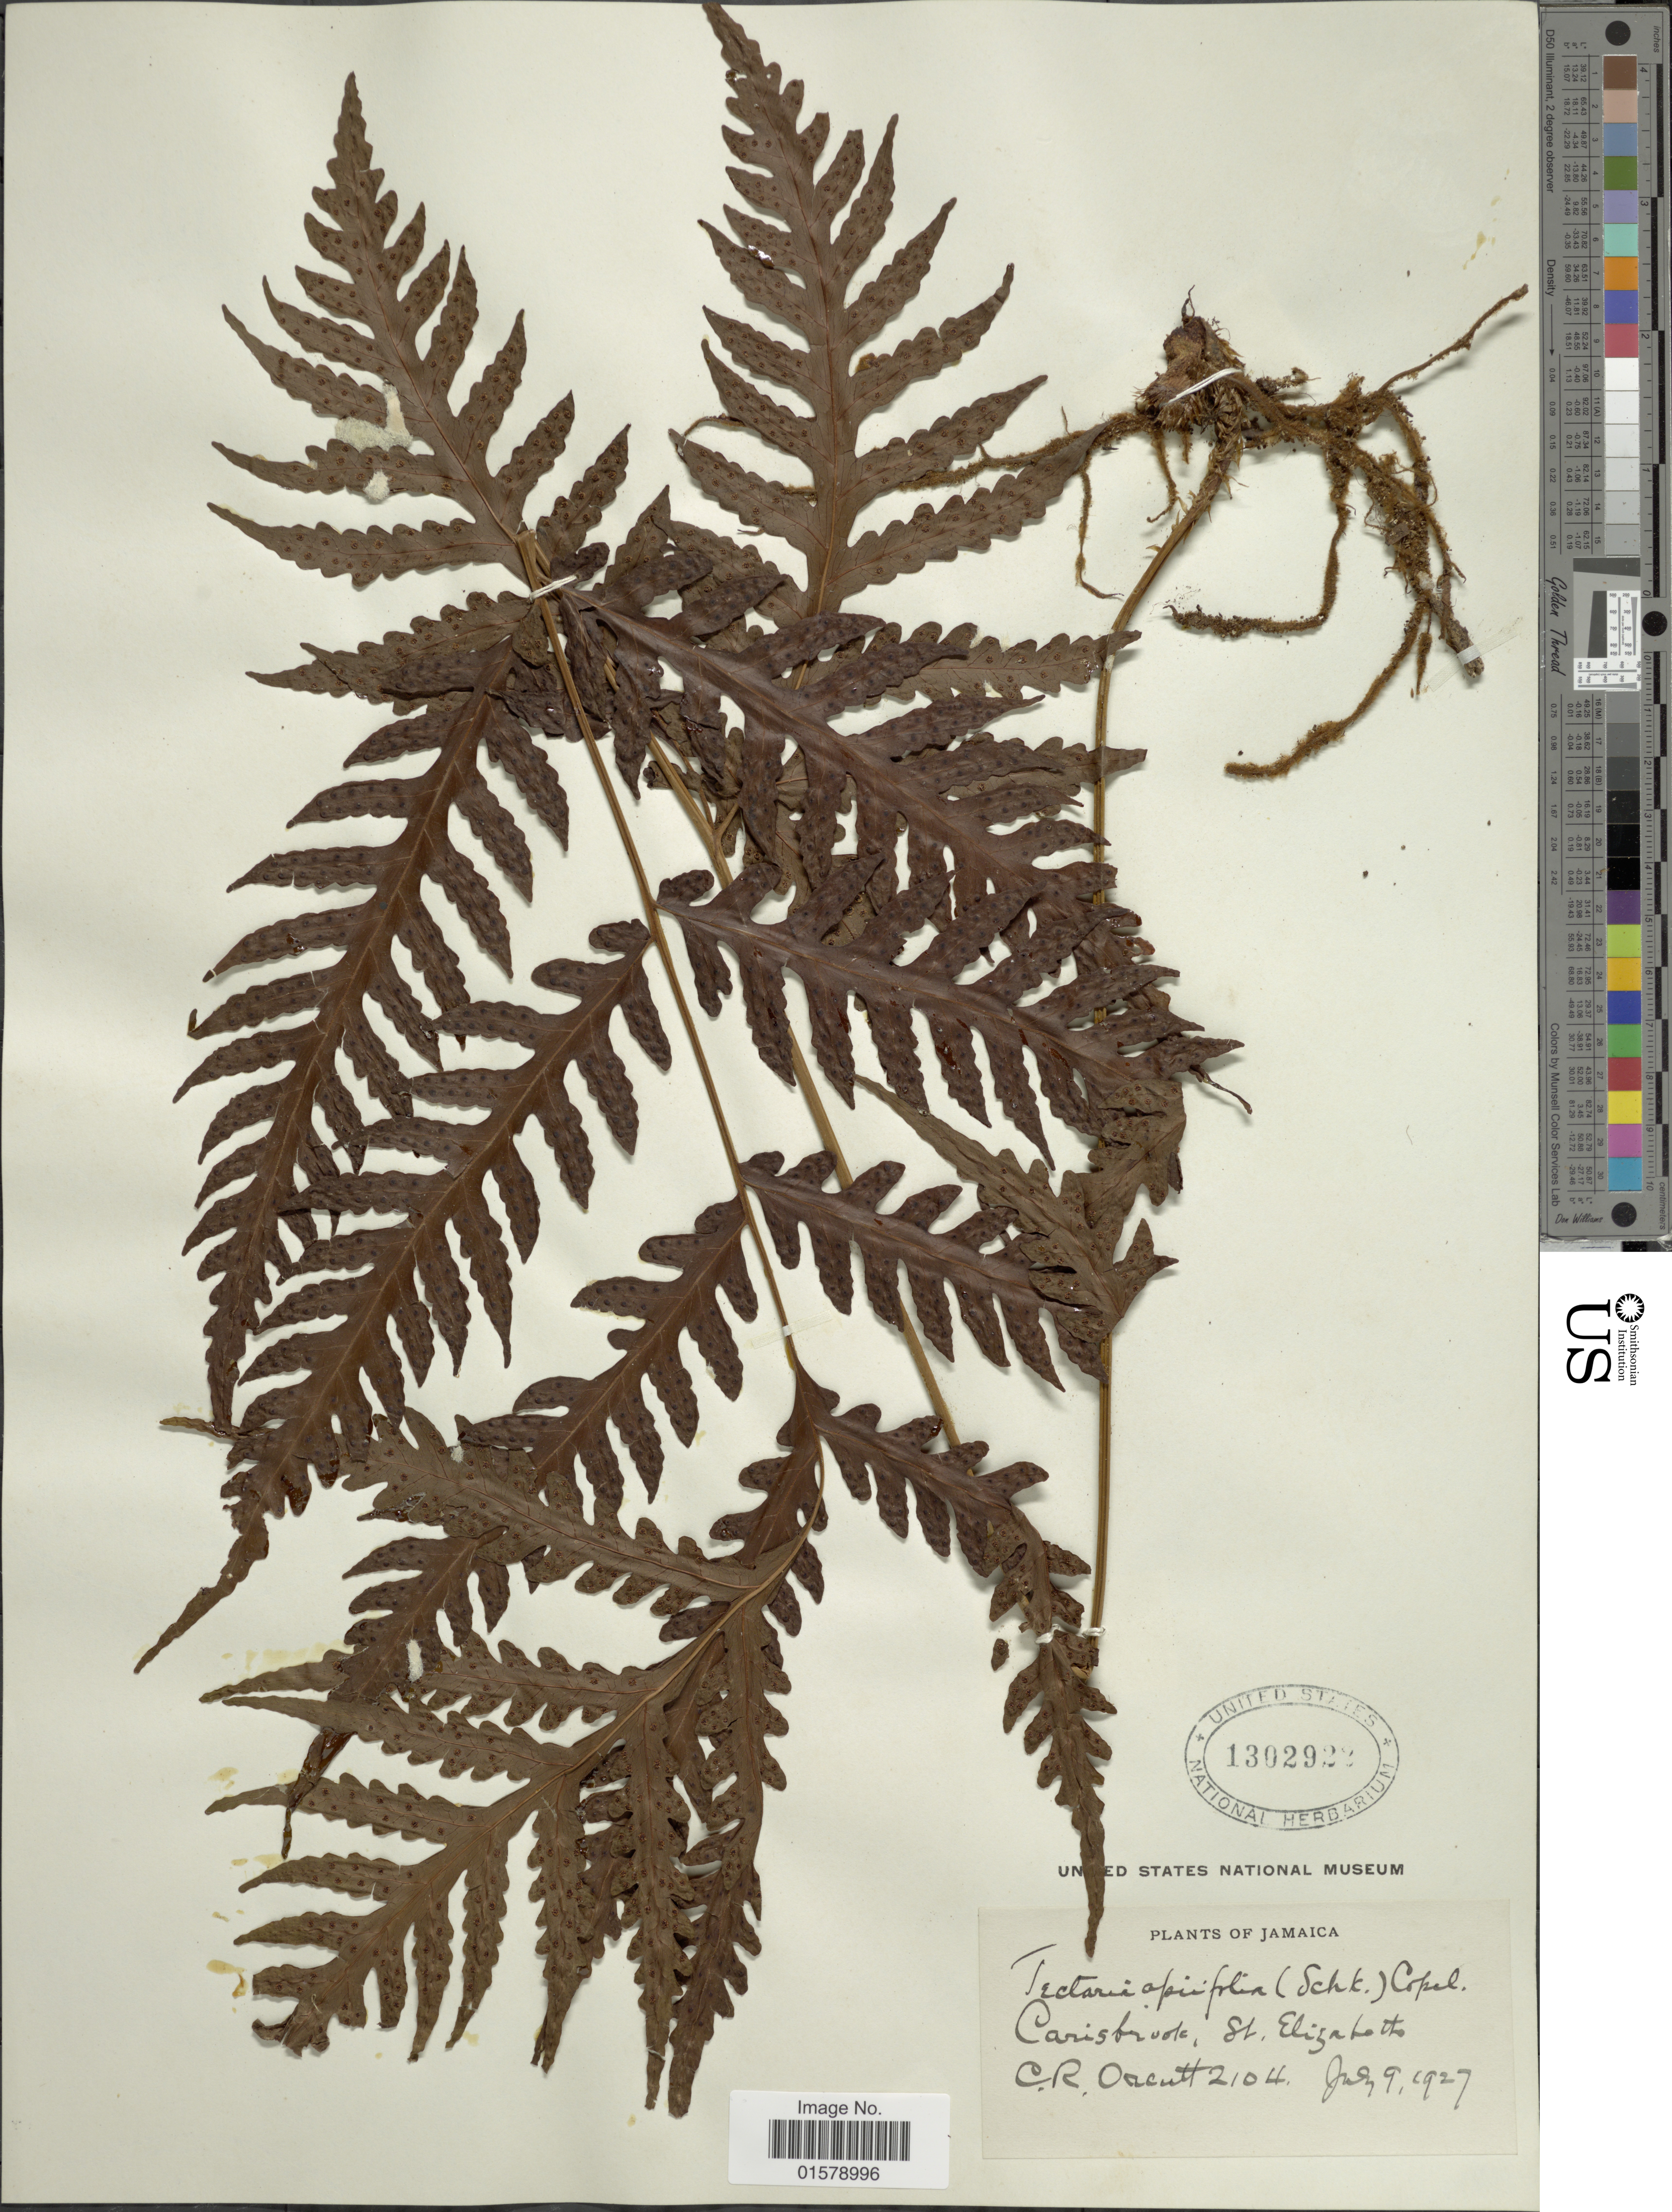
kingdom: Plantae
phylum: Tracheophyta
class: Polypodiopsida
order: Polypodiales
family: Tectariaceae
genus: Tectaria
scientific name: Tectaria apiifolia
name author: (Schkuhr) Copel.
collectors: C. R. Orcutt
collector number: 2104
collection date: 1927-07-09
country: Jamaica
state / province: Saint Elizabeth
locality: Carisbrook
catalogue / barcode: US 1302922